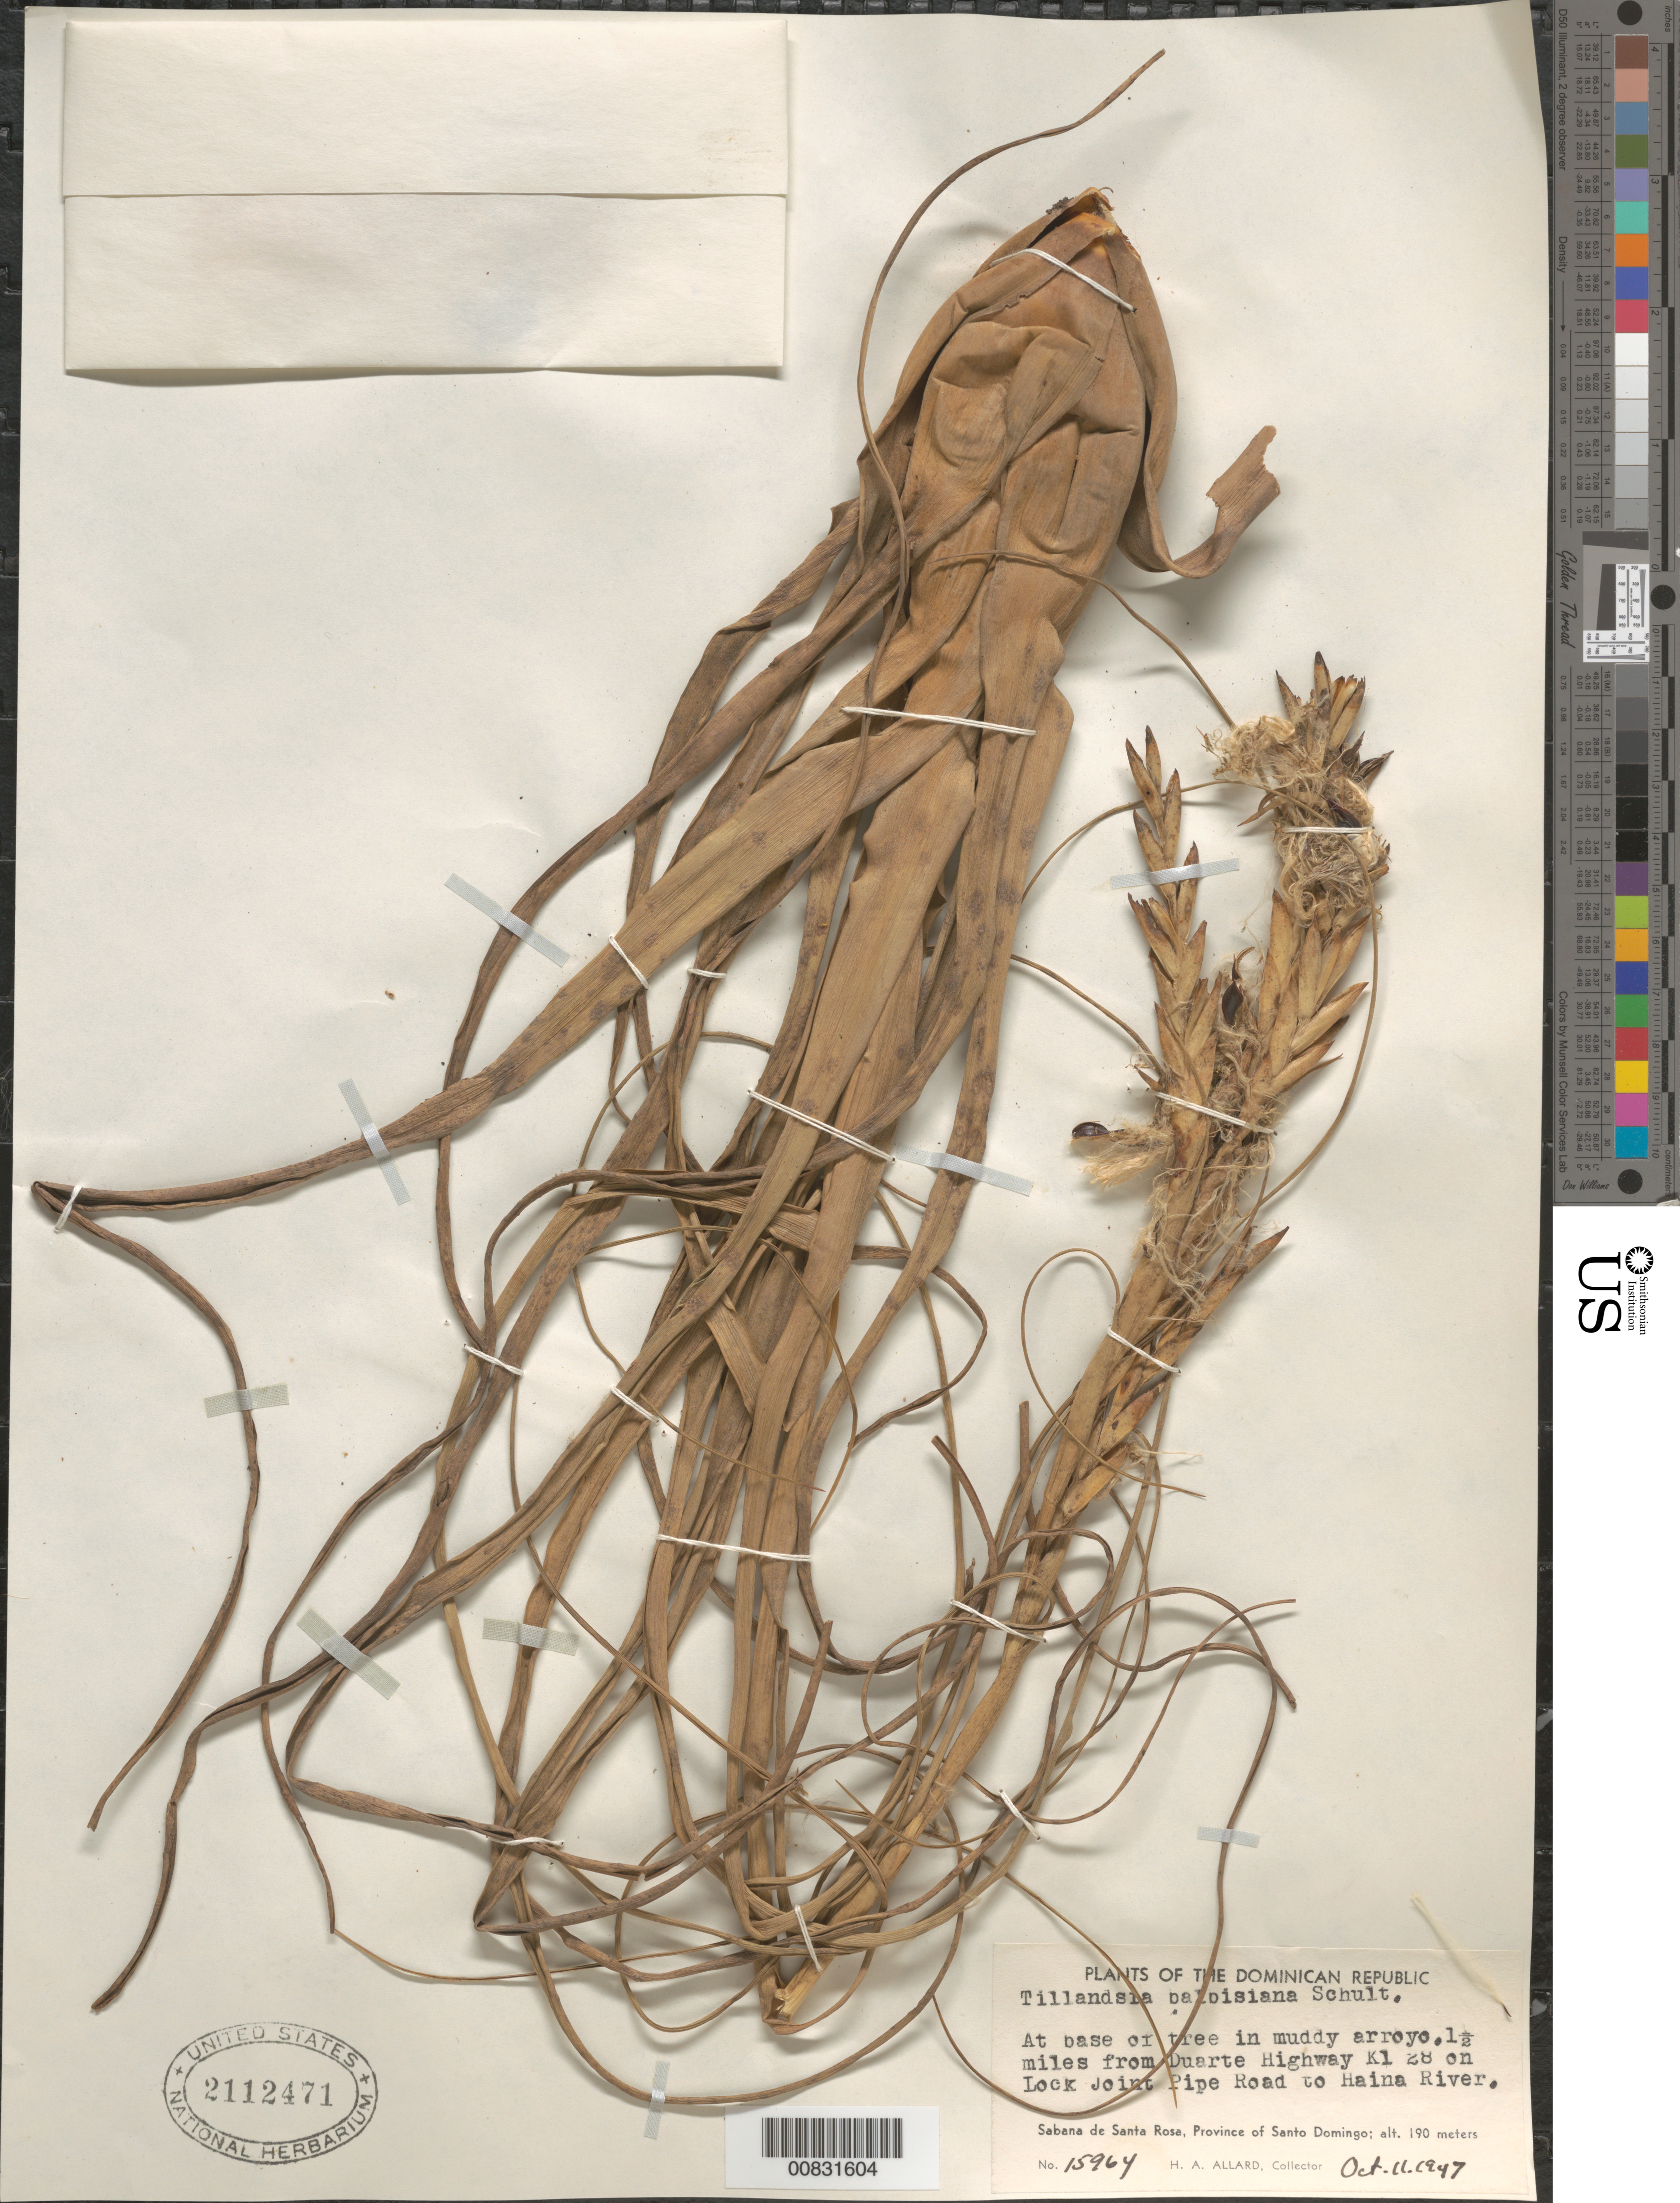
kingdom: Plantae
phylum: Tracheophyta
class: Liliopsida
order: Poales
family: Bromeliaceae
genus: Tillandsia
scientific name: Tillandsia balbisiana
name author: Schult. f.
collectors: H. A. Allard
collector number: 15964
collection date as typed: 11 Oct 1947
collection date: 1947-10-11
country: Dominican Republic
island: Hispaniola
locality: Sabana de Santa Rosa, Province of Santo Domingo.1½ miles from Duarte Highway K 128 on Lock joint Pipe road to Haina River.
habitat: At base of tree in muddy arroyo.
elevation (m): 190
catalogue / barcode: US 2112471